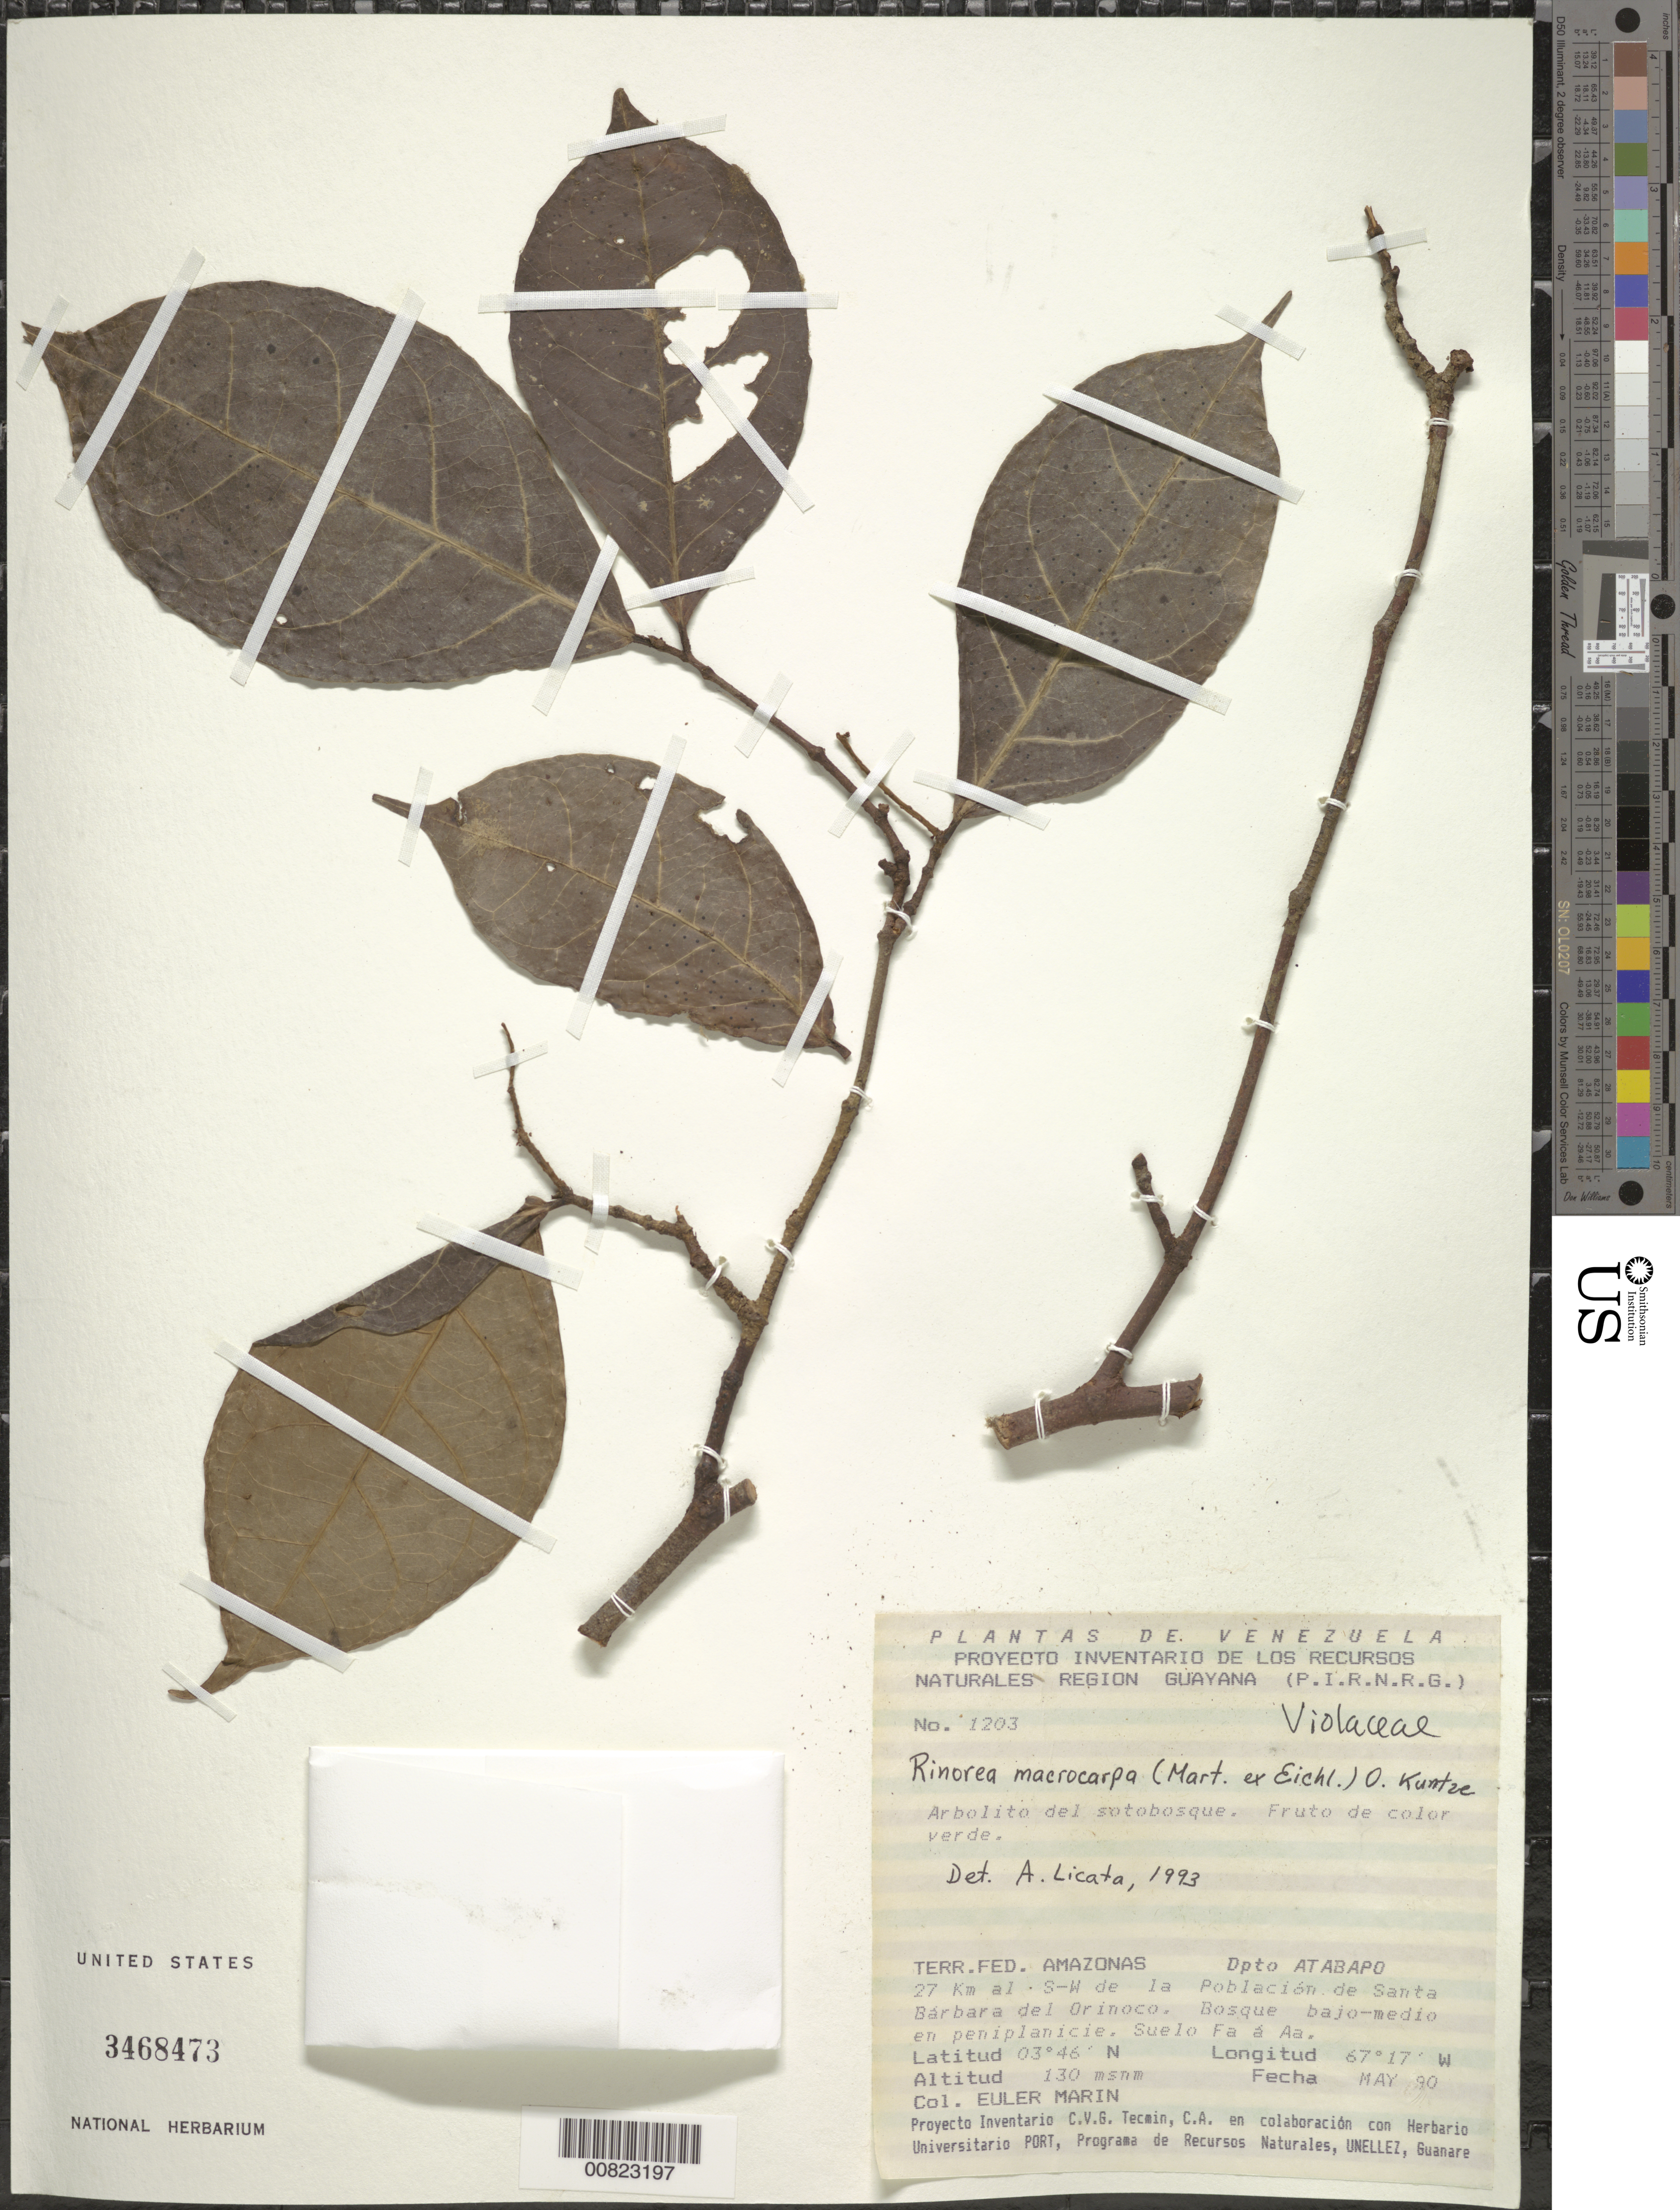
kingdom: Plantae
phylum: Tracheophyta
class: Magnoliopsida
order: Malpighiales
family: Violaceae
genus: Rinorea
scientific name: Rinorea macrocarpa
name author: (Mart. ex Eichler) Kuntze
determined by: Licata, A., (PORT), Univ. Nac. Exp. de los Llanos Ezequiel Zamora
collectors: E. Marin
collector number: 1203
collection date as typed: May-90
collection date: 1990-05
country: Venezuela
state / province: Amazonas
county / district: Atabapo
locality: Sta. Barbara del Orinoco, 27 km al SW, Suelo Fa á Aa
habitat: Bosque bajo-medio en peniplanicie; sotobosque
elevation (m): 130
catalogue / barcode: US 3468473